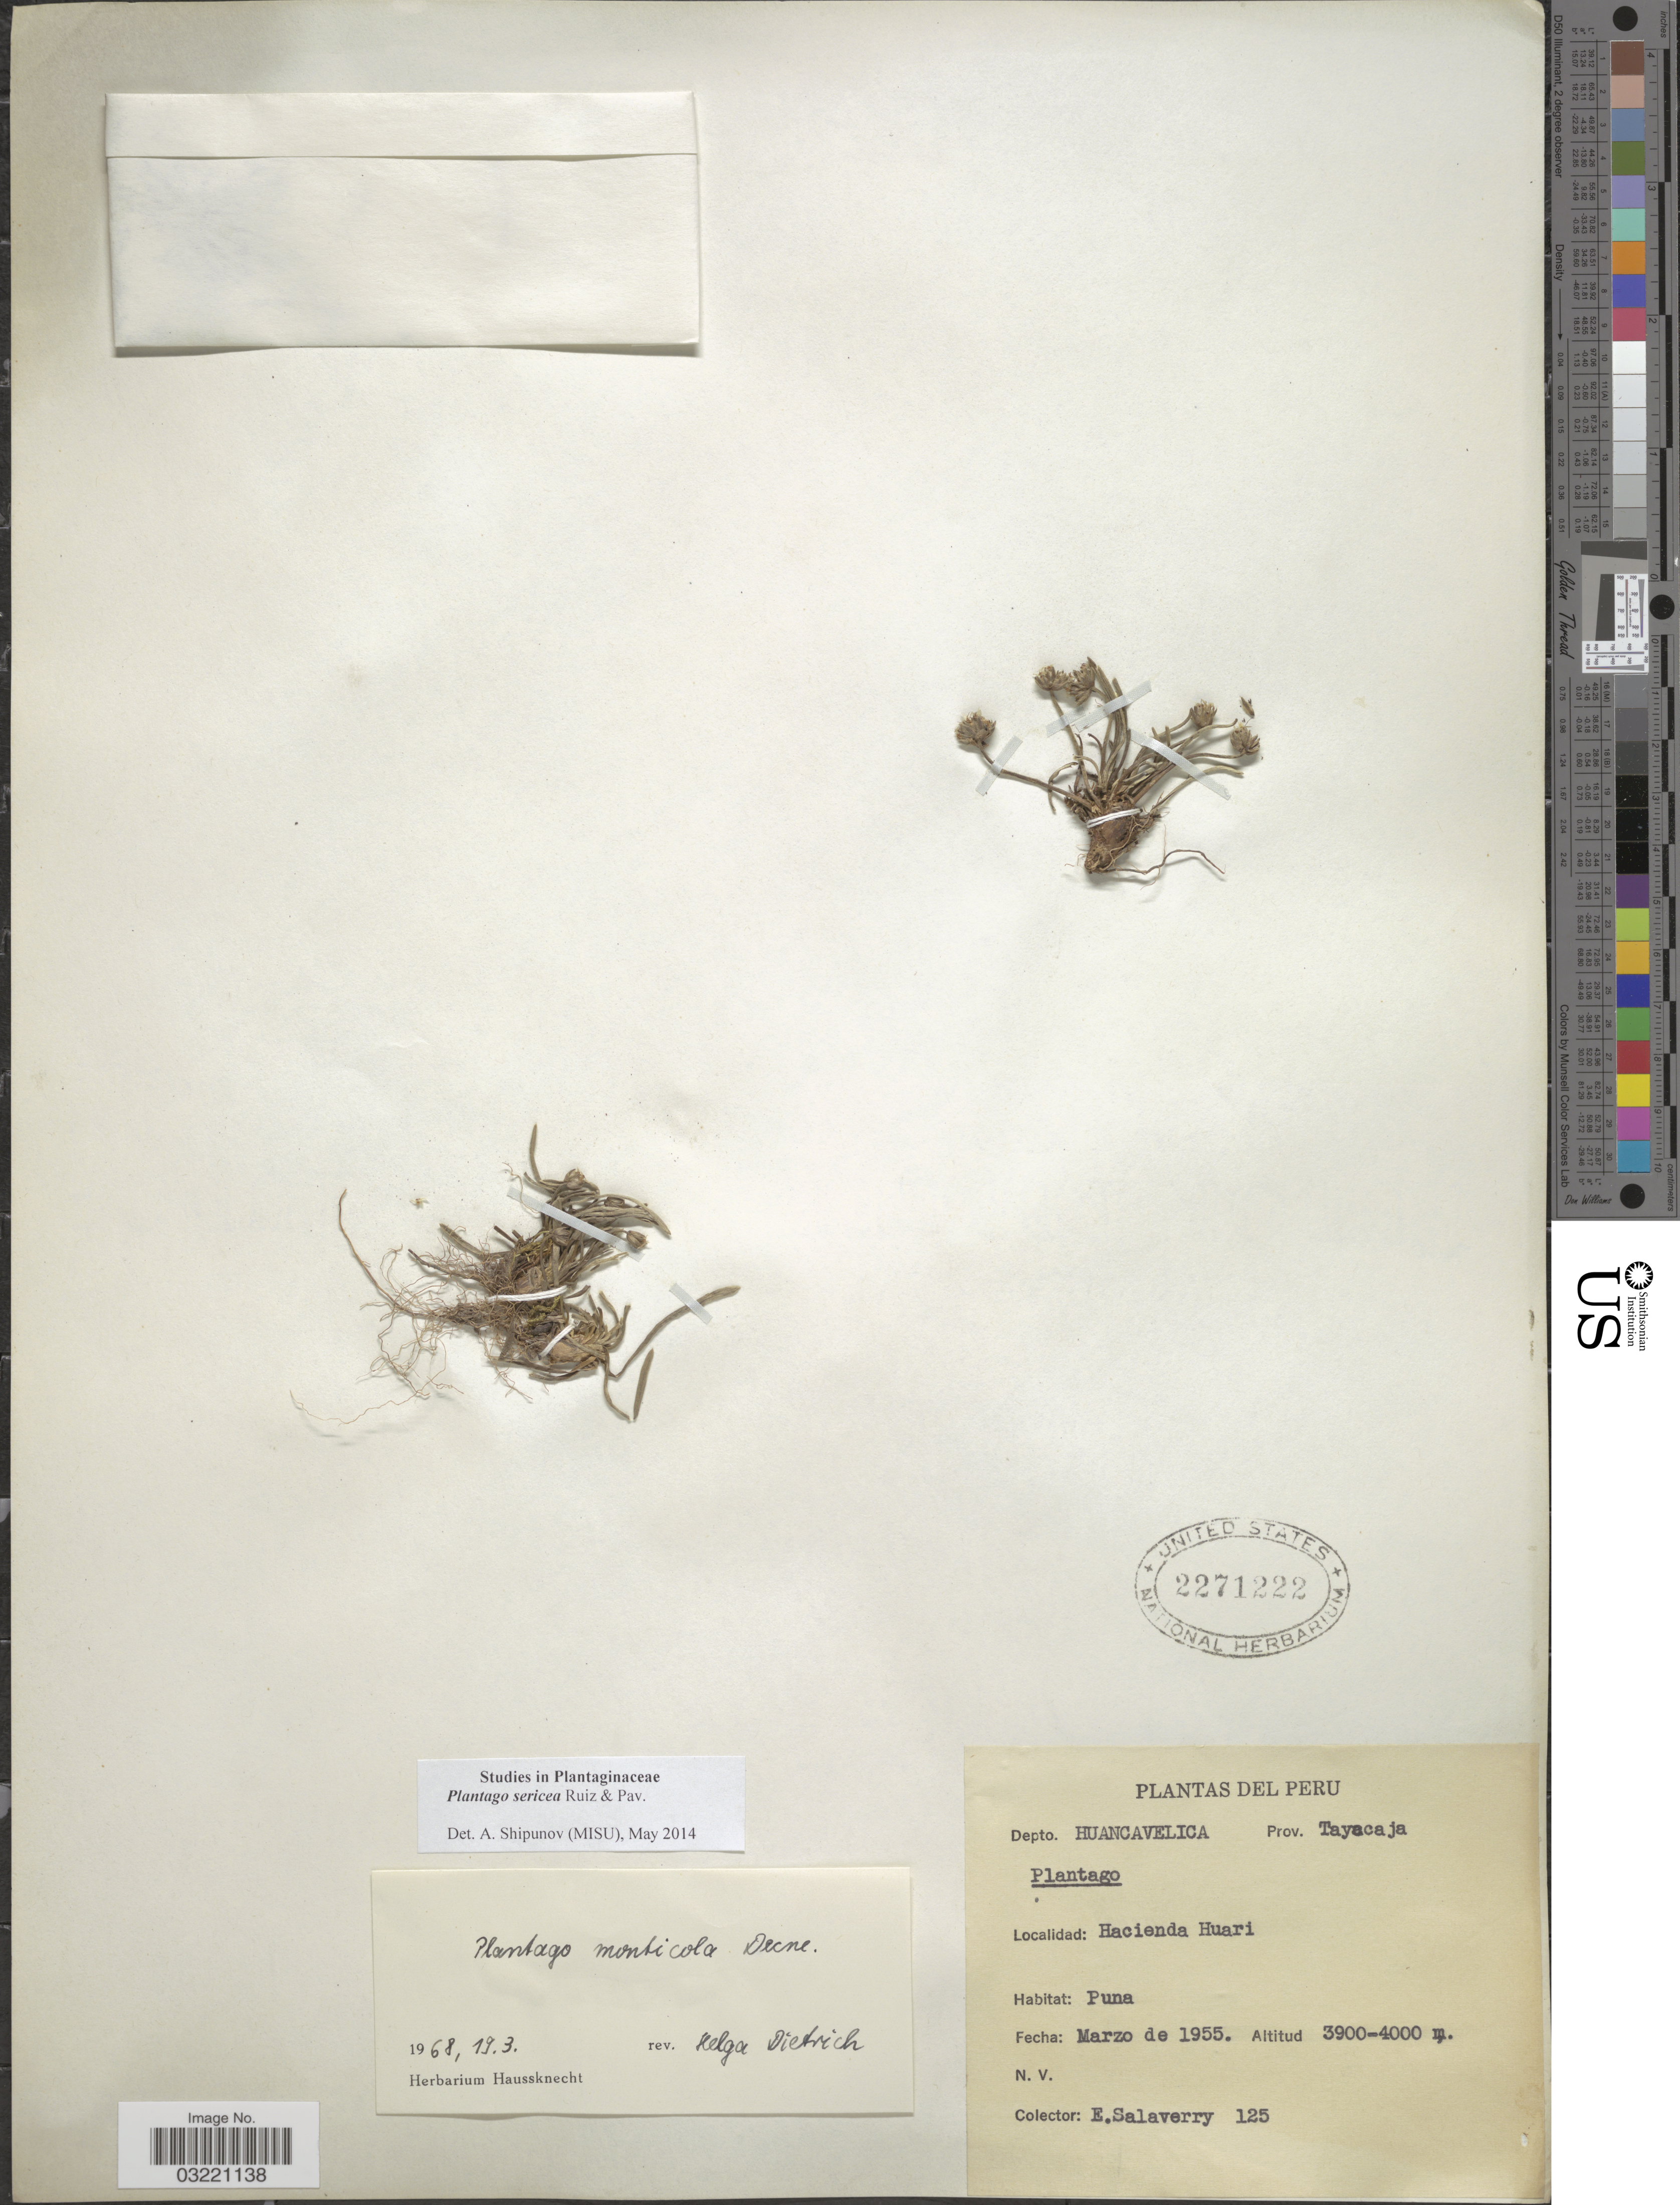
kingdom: Plantae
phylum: Tracheophyta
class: Magnoliopsida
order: Lamiales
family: Plantaginaceae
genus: Plantago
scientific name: Plantago sericea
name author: Ruiz & Pav.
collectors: E. Salaverry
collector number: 125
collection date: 1955-03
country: Peru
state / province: Huancavelica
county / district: Tayacaja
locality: Depto. Huancavelica, Prov. Tayacaja. Hacienda Huari.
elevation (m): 3900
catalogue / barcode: US 2271222